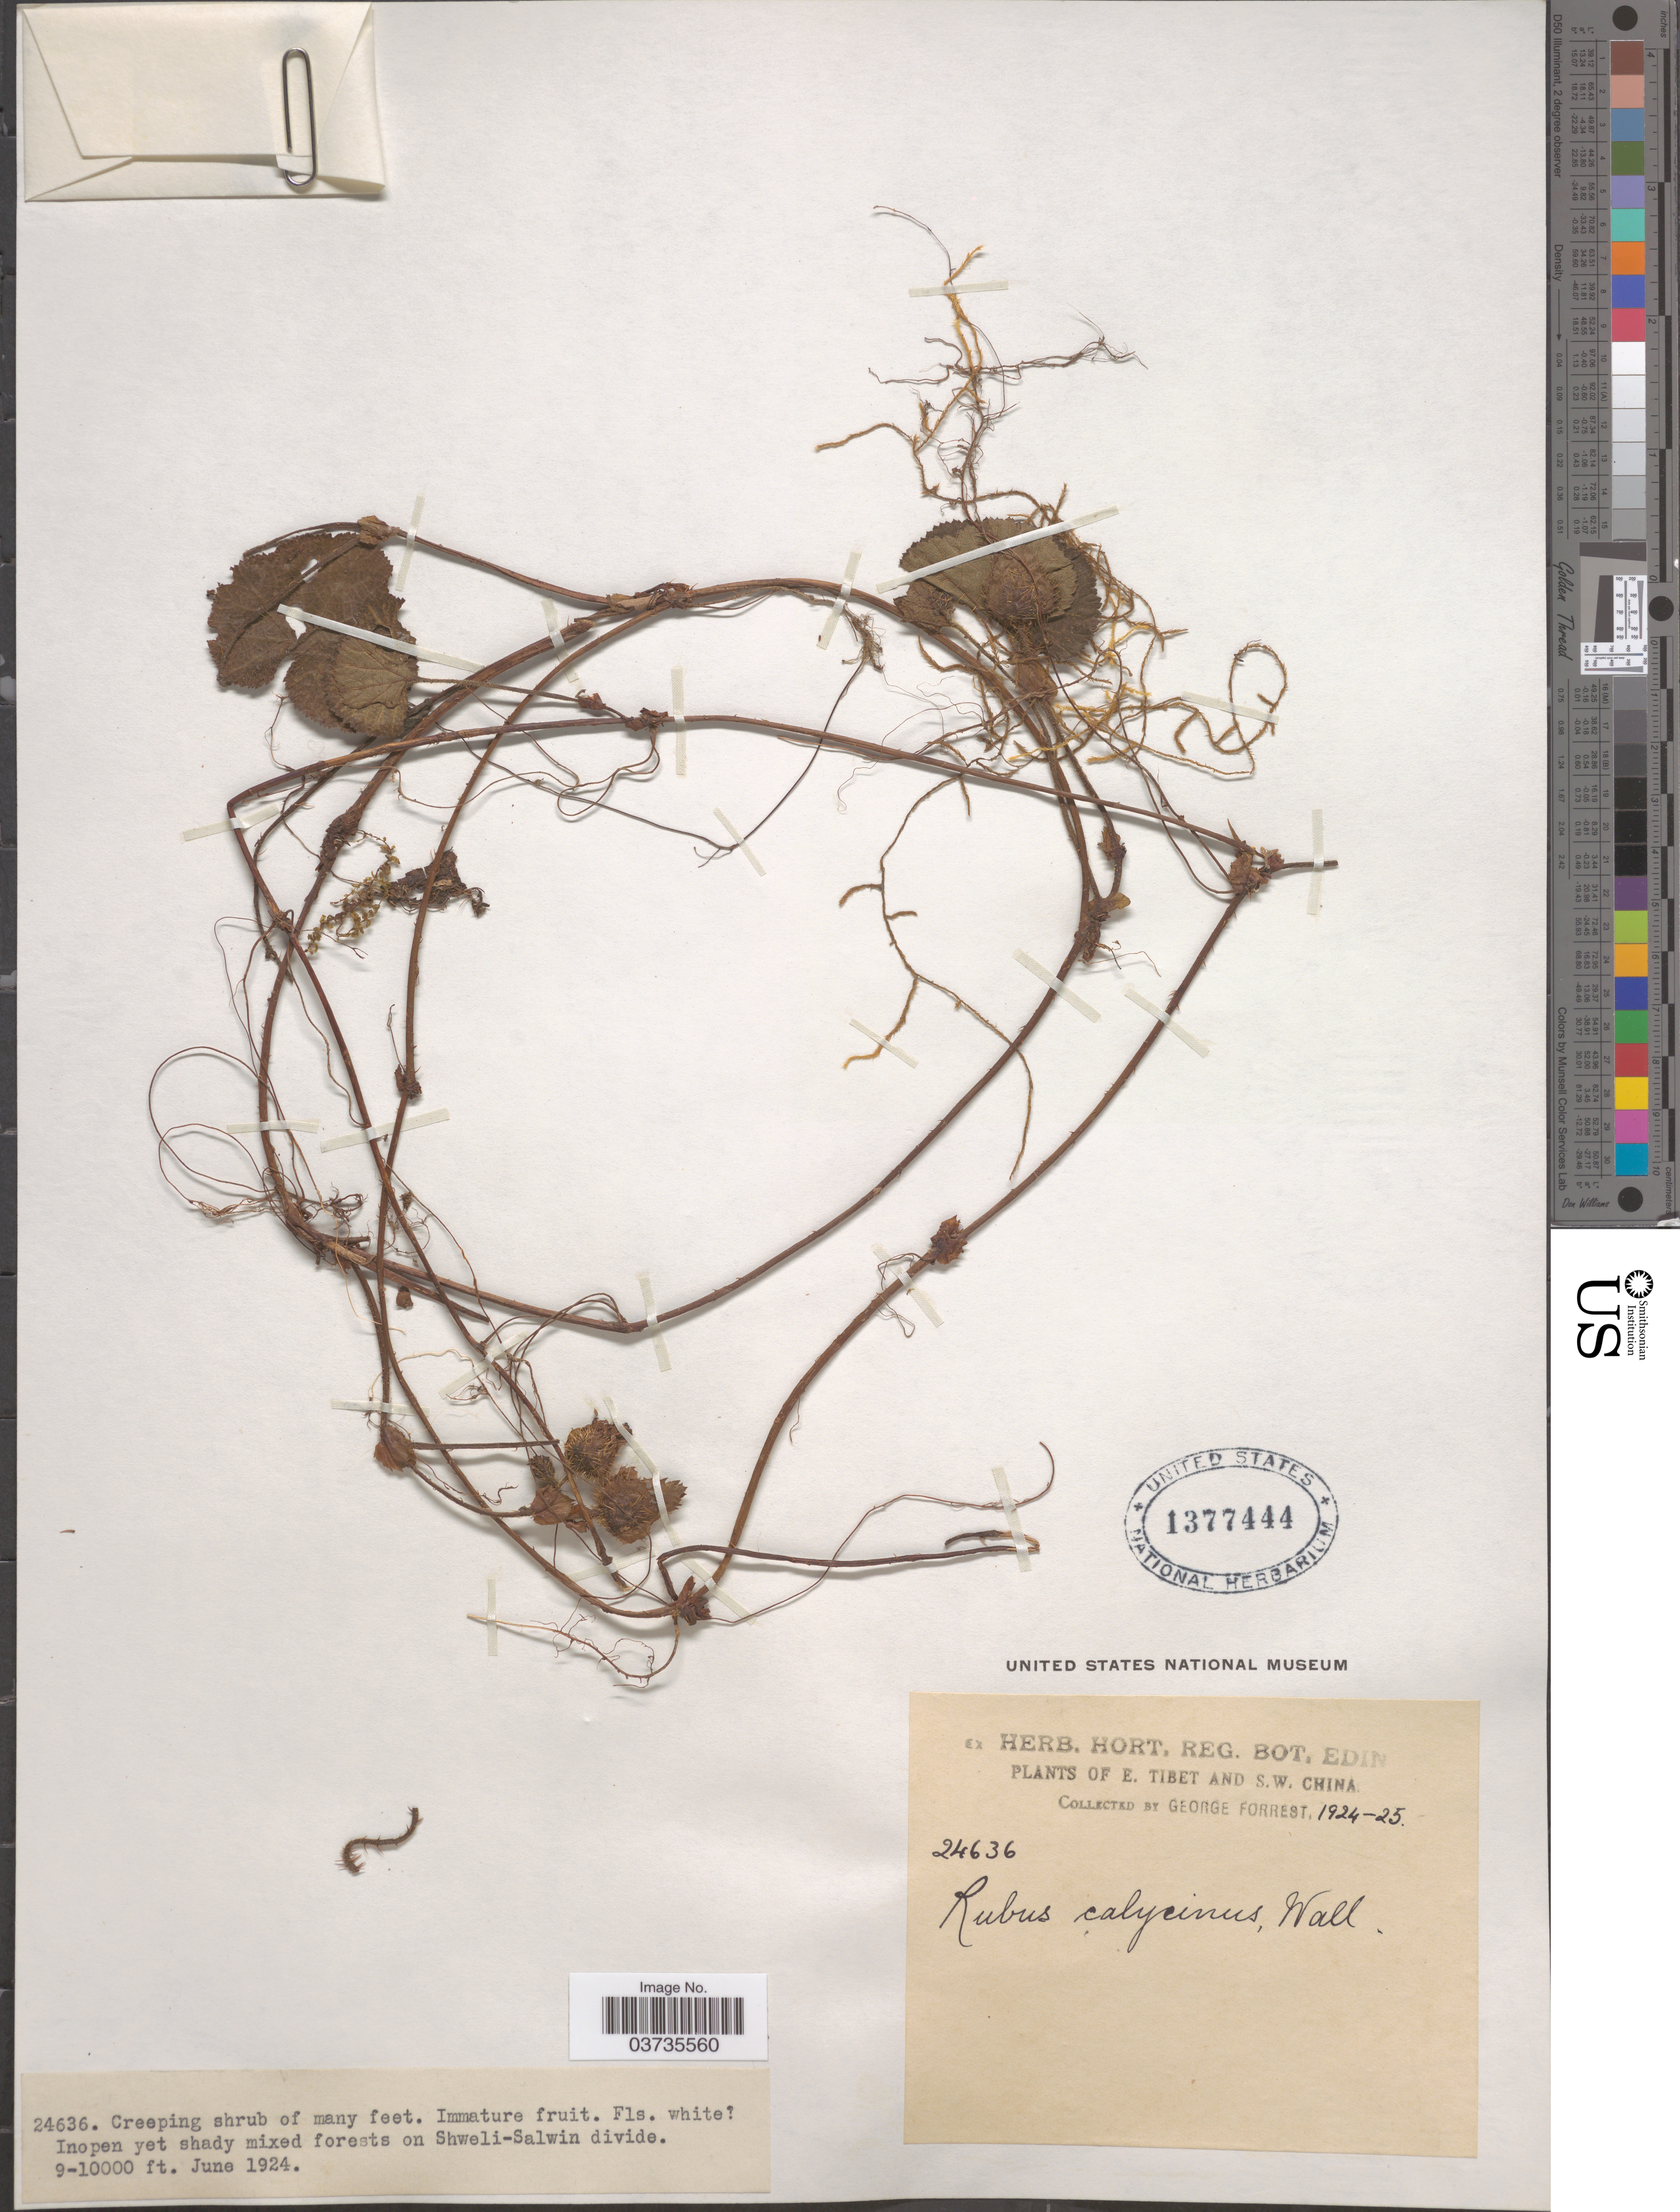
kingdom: Plantae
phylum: Tracheophyta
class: Magnoliopsida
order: Rosales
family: Rosaceae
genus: Rubus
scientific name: Rubus calycinus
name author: Wall.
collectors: G. Forrest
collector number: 24636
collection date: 1924-06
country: China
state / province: Xizang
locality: On Shweli - Salwin divide. E. Tibet and S.W. China.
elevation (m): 2743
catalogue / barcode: US 1377444